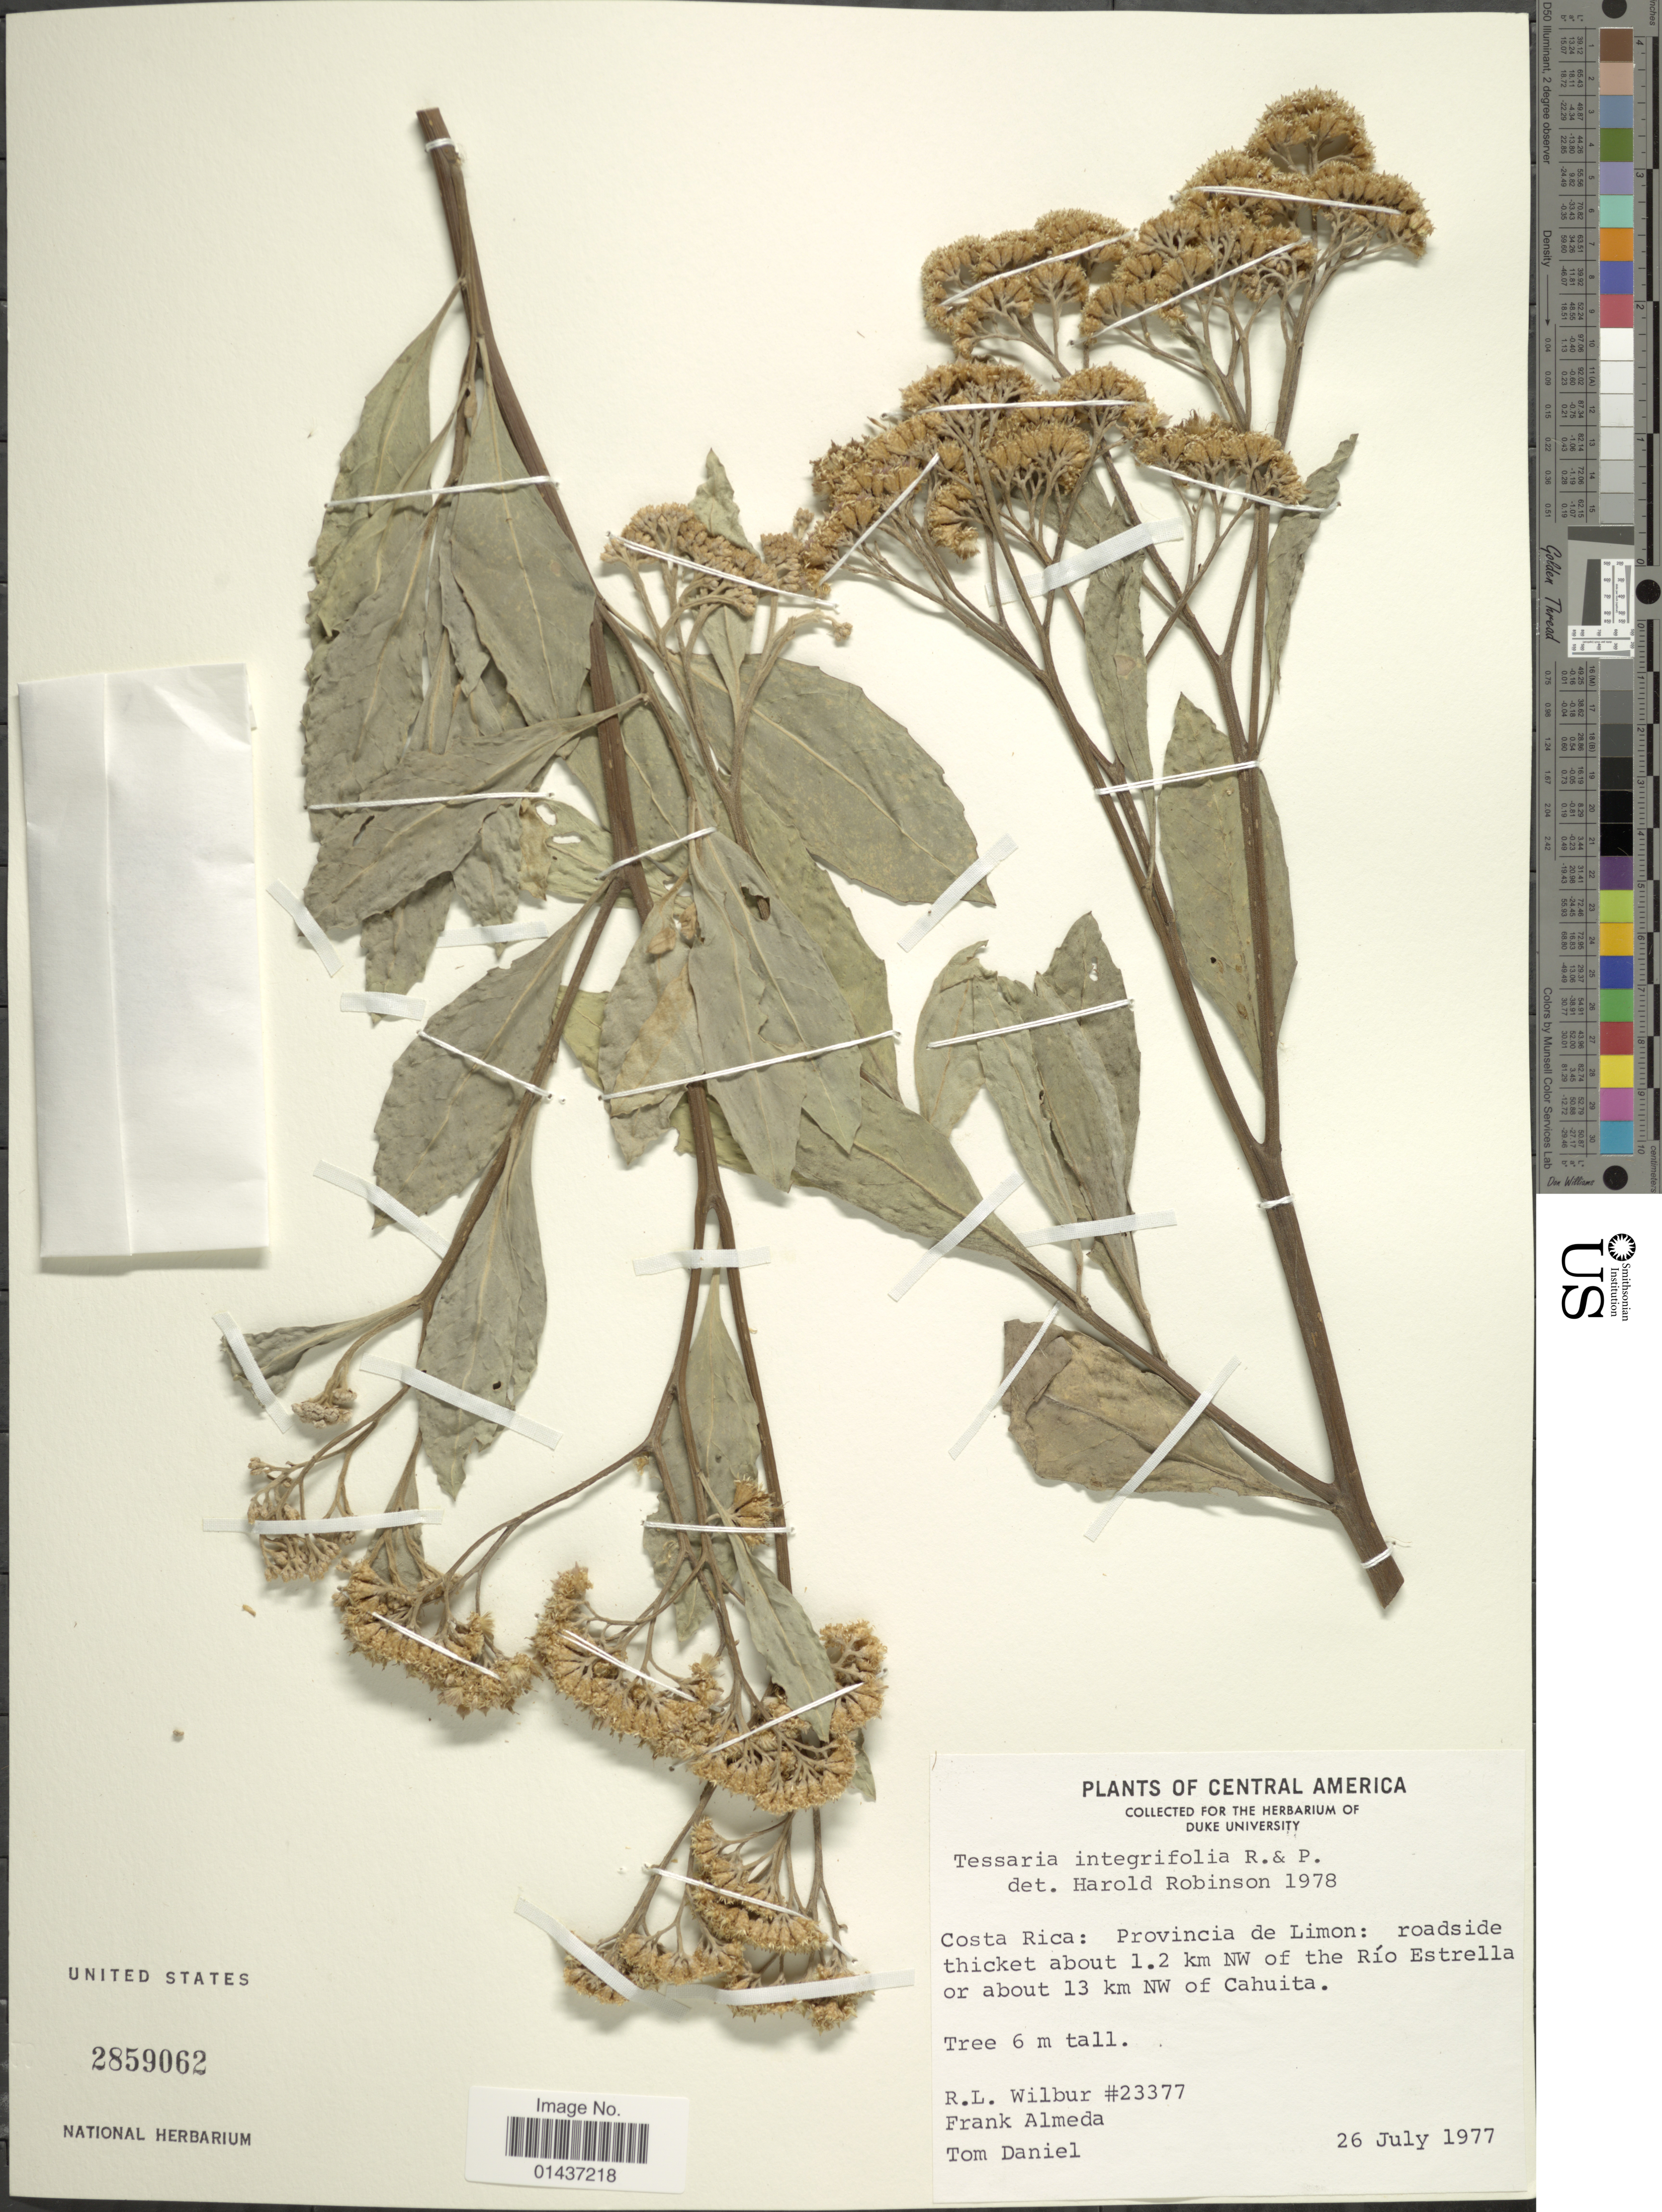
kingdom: Plantae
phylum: Tracheophyta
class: Magnoliopsida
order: Asterales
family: Asteraceae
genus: Tessaria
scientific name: Tessaria legitima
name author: DC.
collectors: R. L. Wilbur, F. Almeda & T. Daniel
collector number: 23377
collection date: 1977-07-26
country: Costa Rica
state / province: Limón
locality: Roadside thicket about 1.2 km NW of the Río Estrella or about 13 km NW of Cahuita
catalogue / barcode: US 2859062